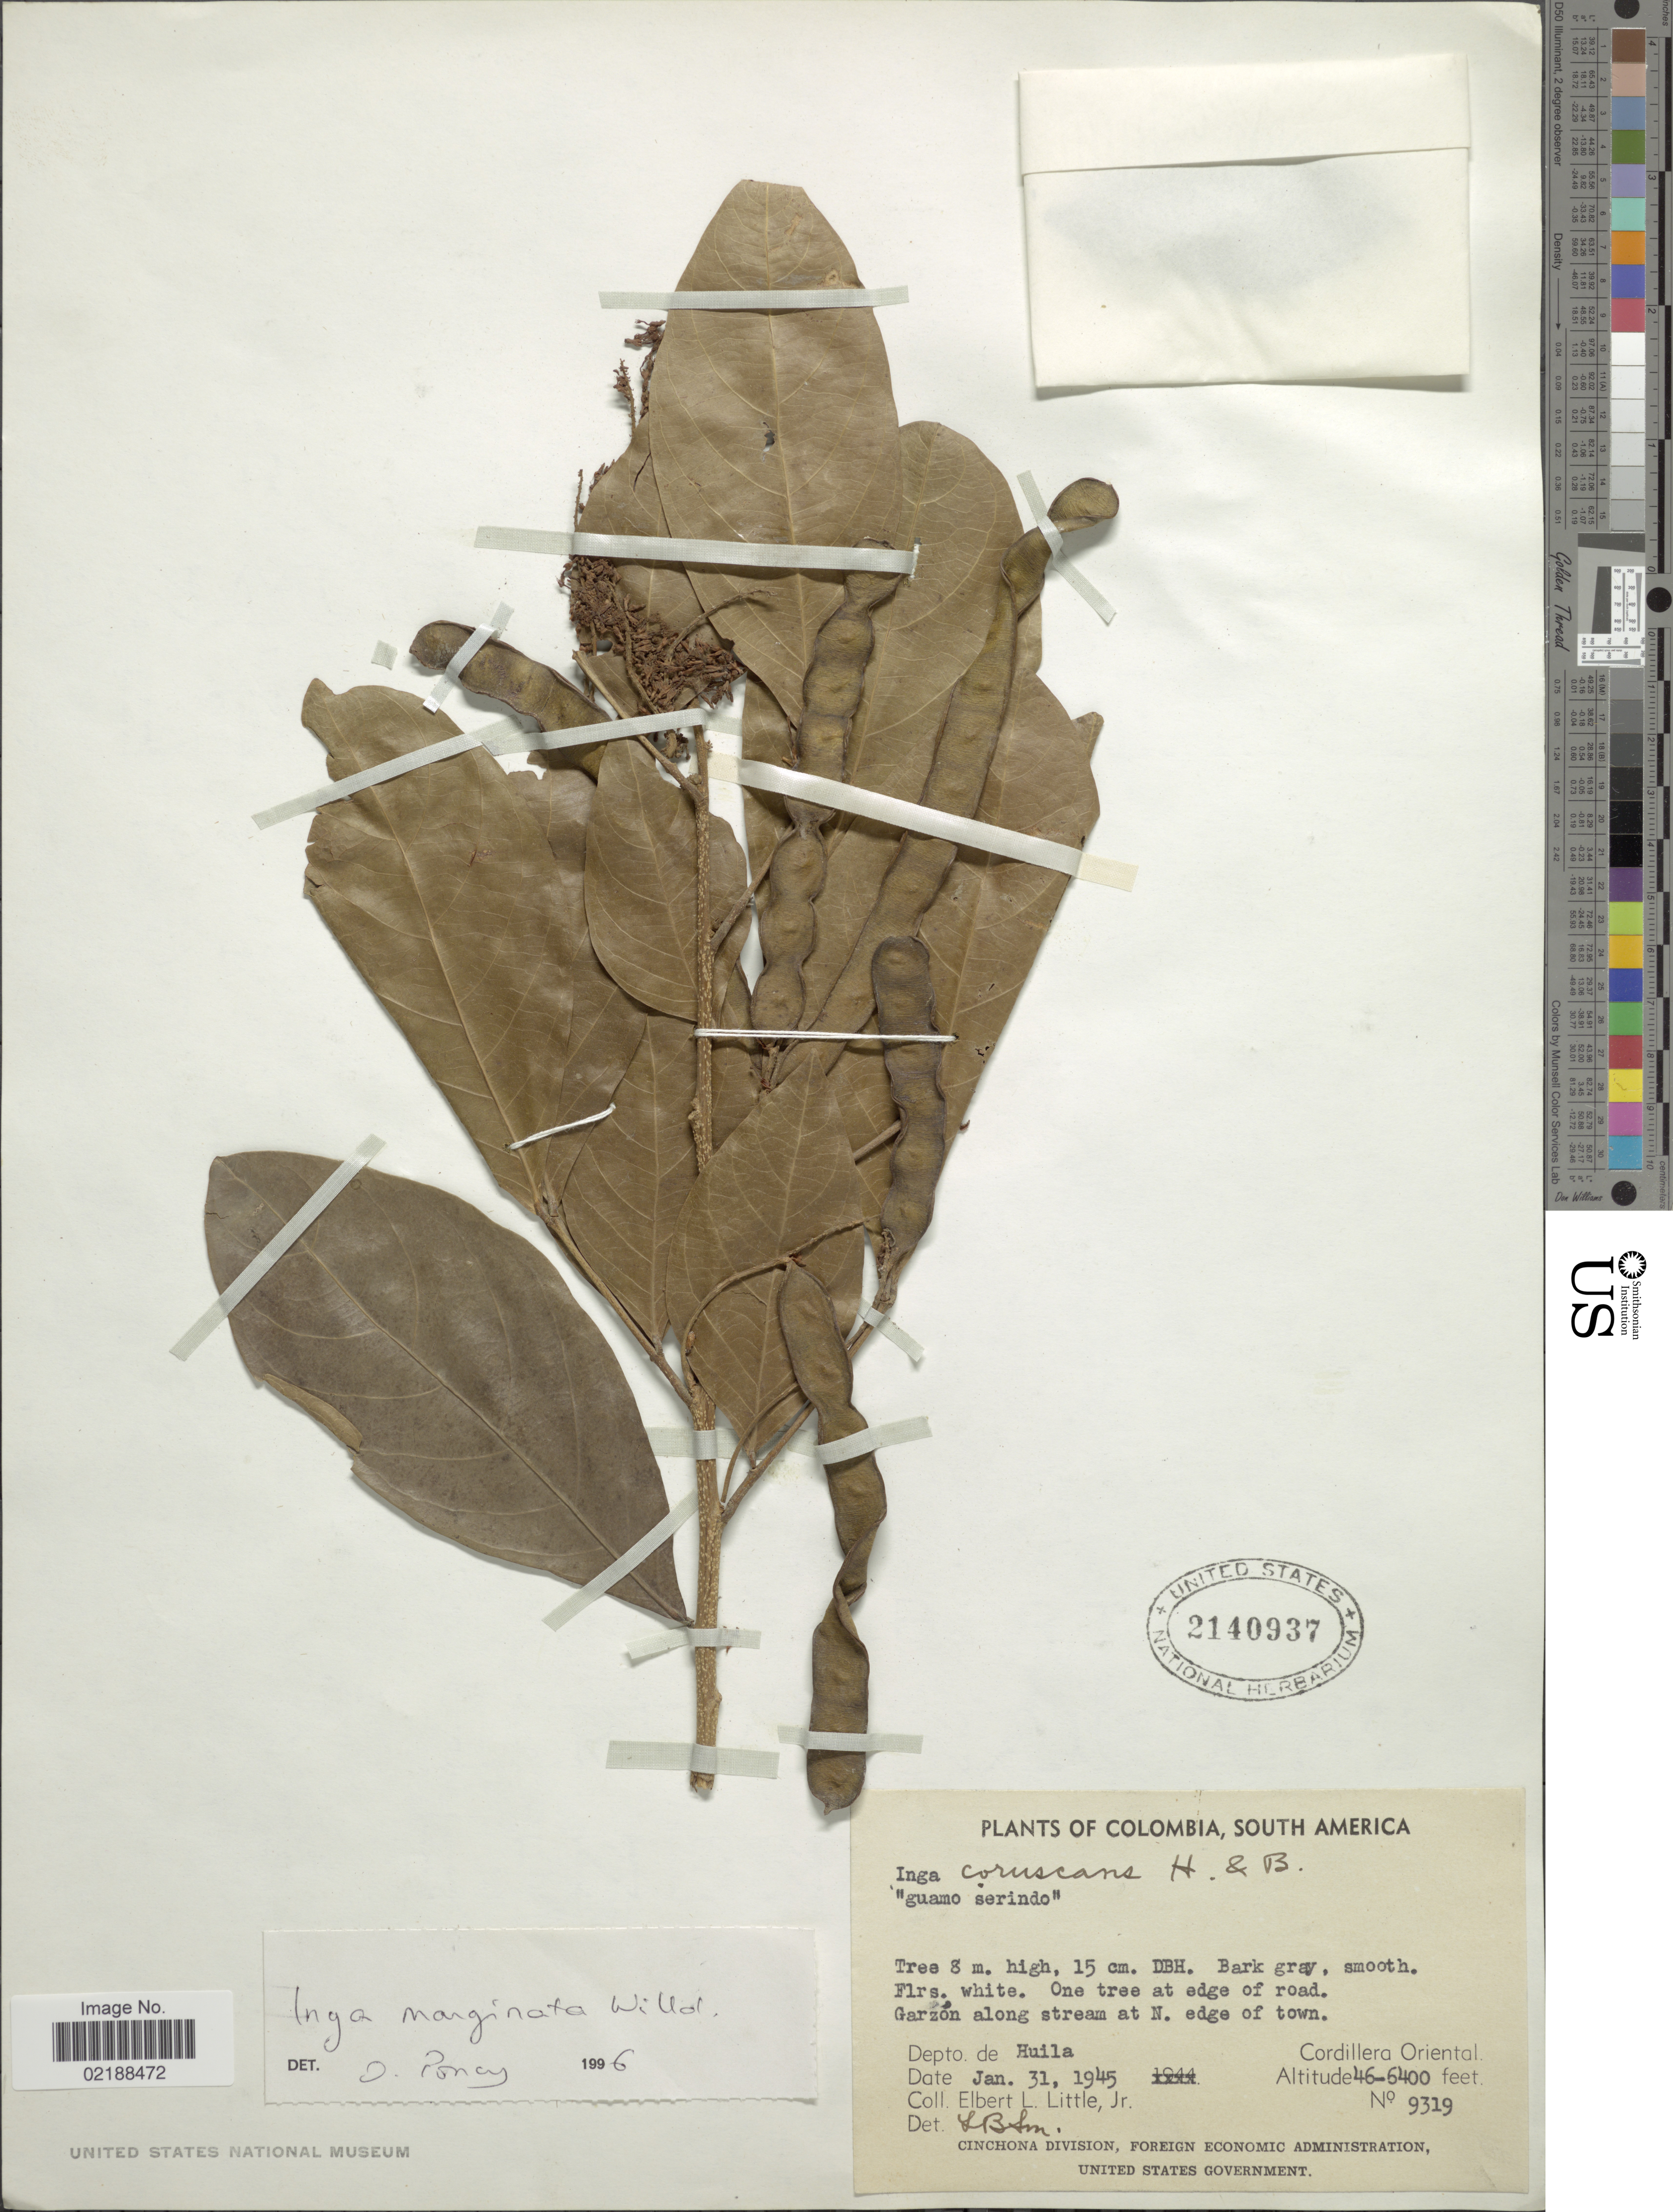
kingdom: Plantae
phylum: Tracheophyta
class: Magnoliopsida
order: Fabales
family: Fabaceae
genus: Inga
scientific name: Inga marginata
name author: Willd.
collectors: E. L. Little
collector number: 9319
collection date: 1945-01-31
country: Colombia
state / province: Huila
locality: One tree at edge of road. Garzon along stream at N. edge of town, Depto de Huila, Cordillera Oriental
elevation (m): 1402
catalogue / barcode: US 2140937